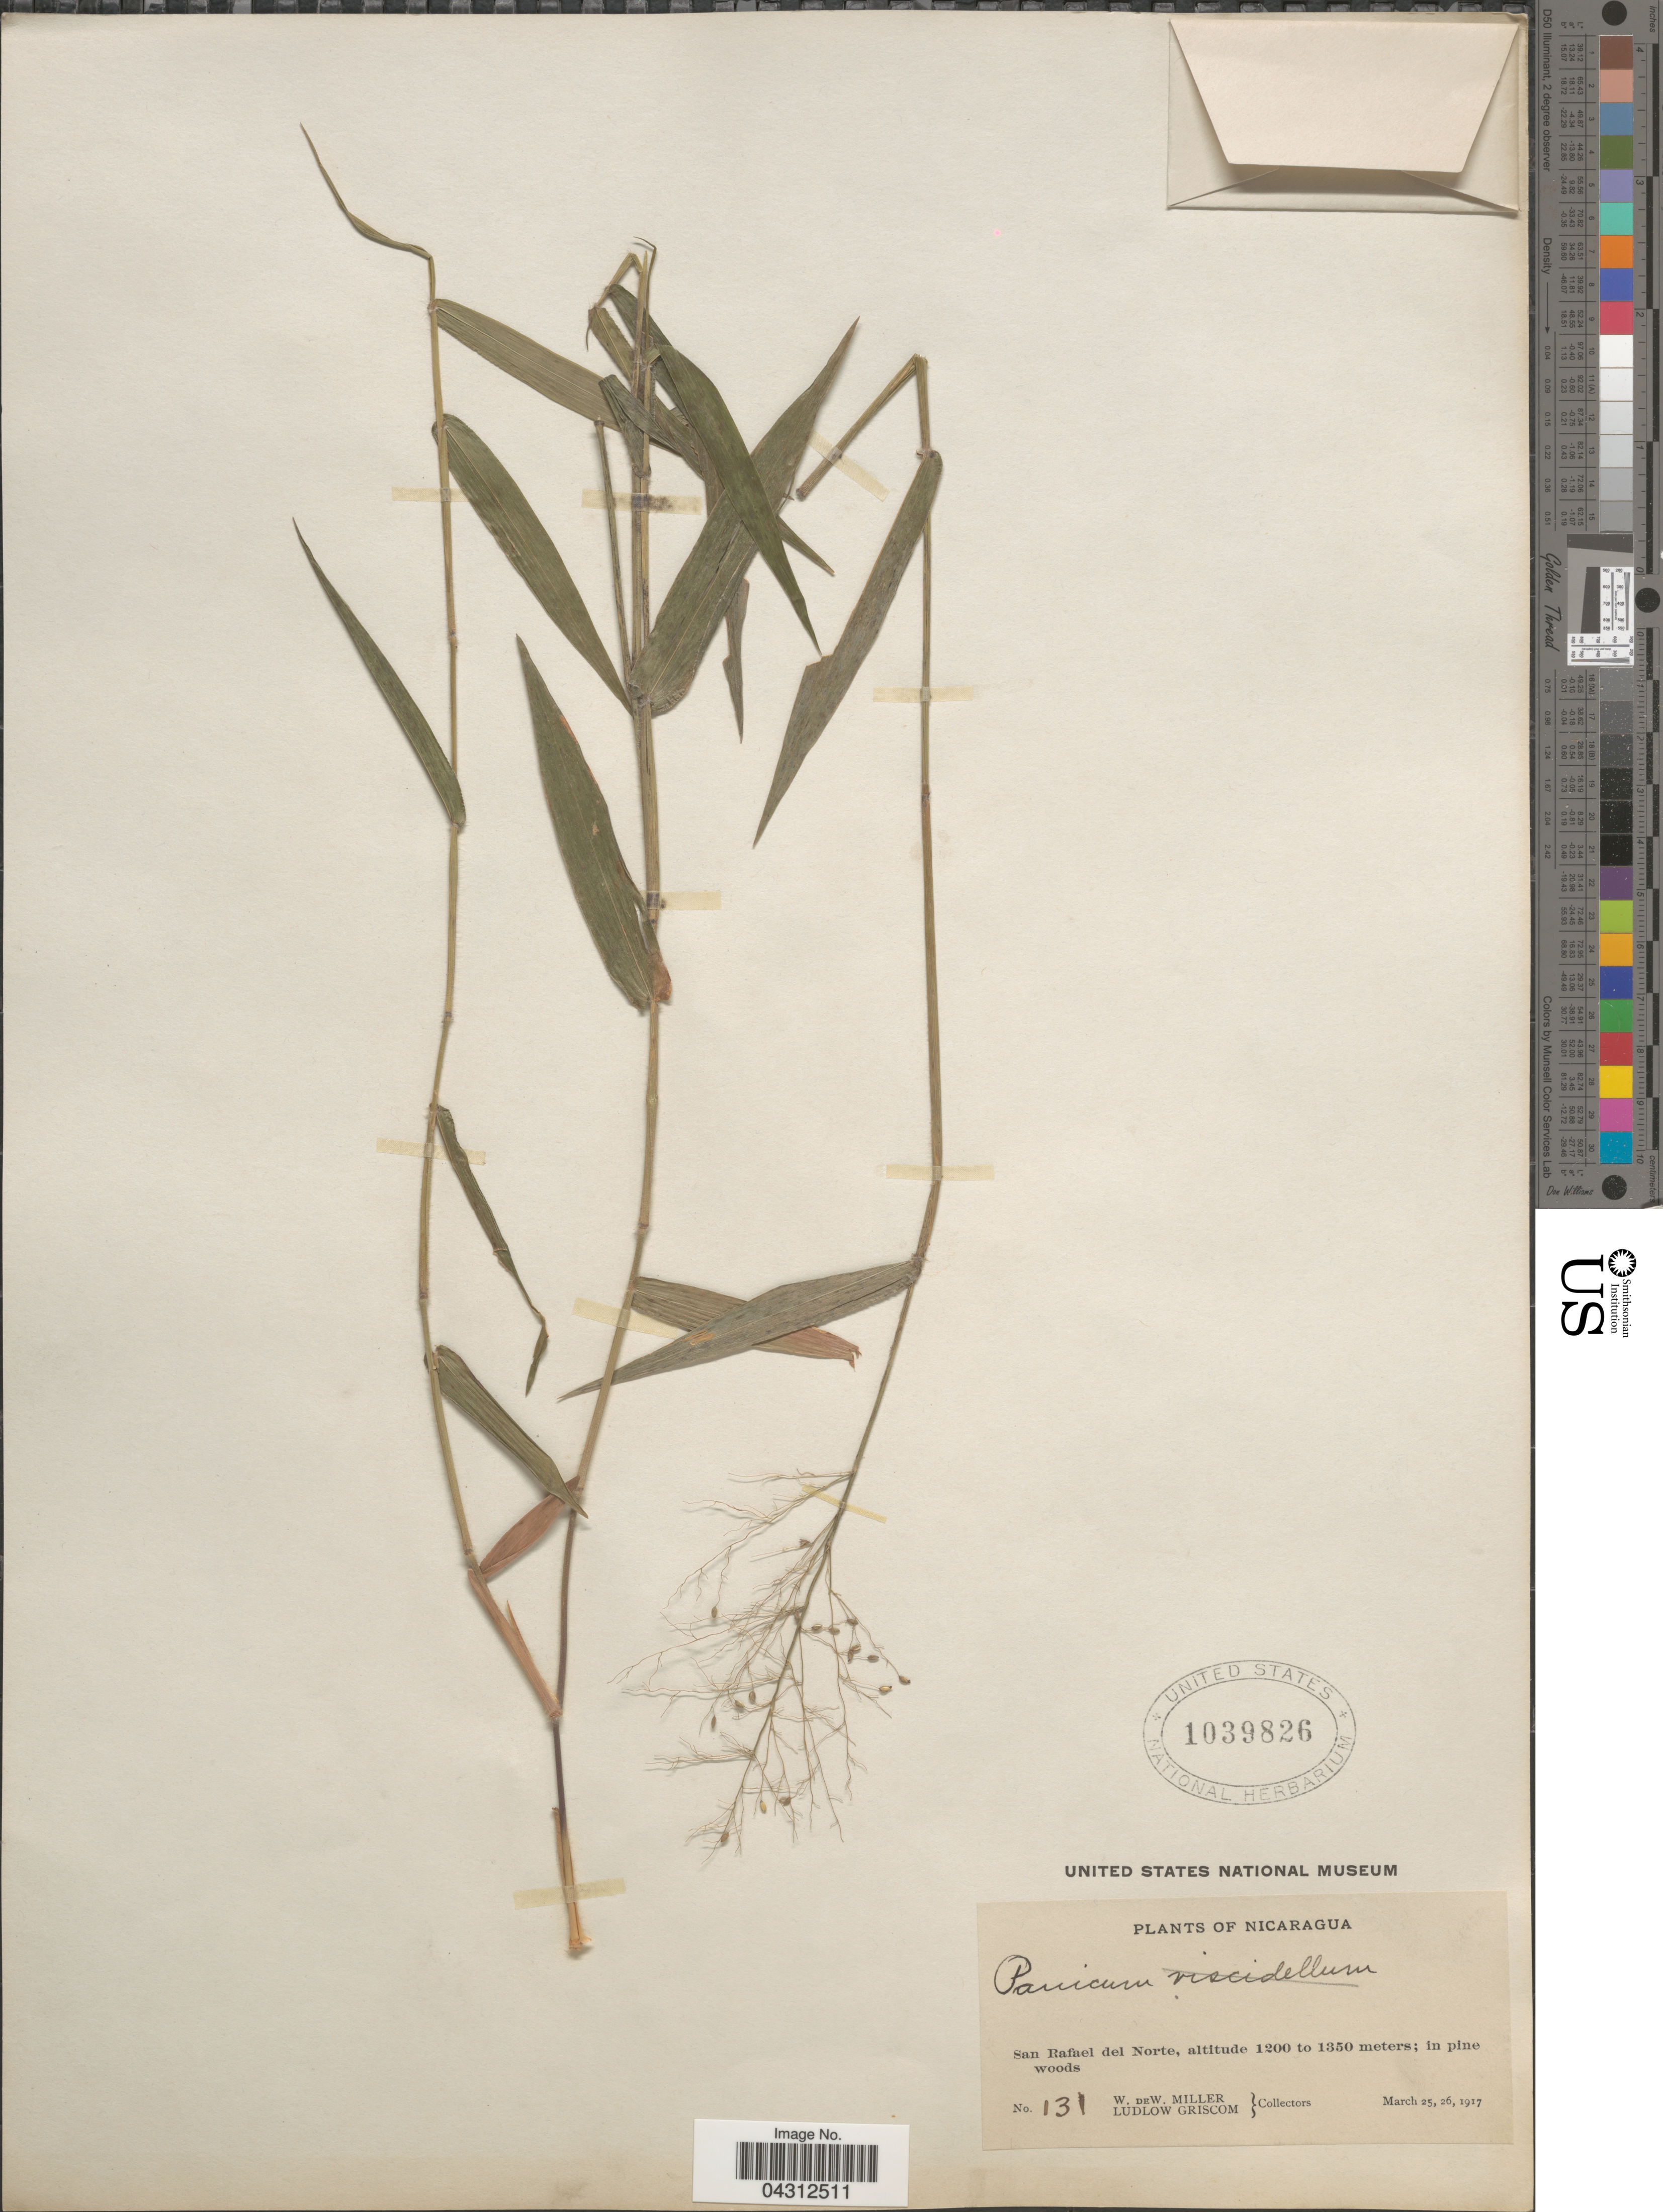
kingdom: Plantae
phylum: Tracheophyta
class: Liliopsida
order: Poales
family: Poaceae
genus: Panicum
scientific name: Panicum sp.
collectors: W. Miller & L. Griscom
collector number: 131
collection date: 1917-03-25/1917-03-26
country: Nicaragua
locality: San Rafael del Norte.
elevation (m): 1200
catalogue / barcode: US 1039826